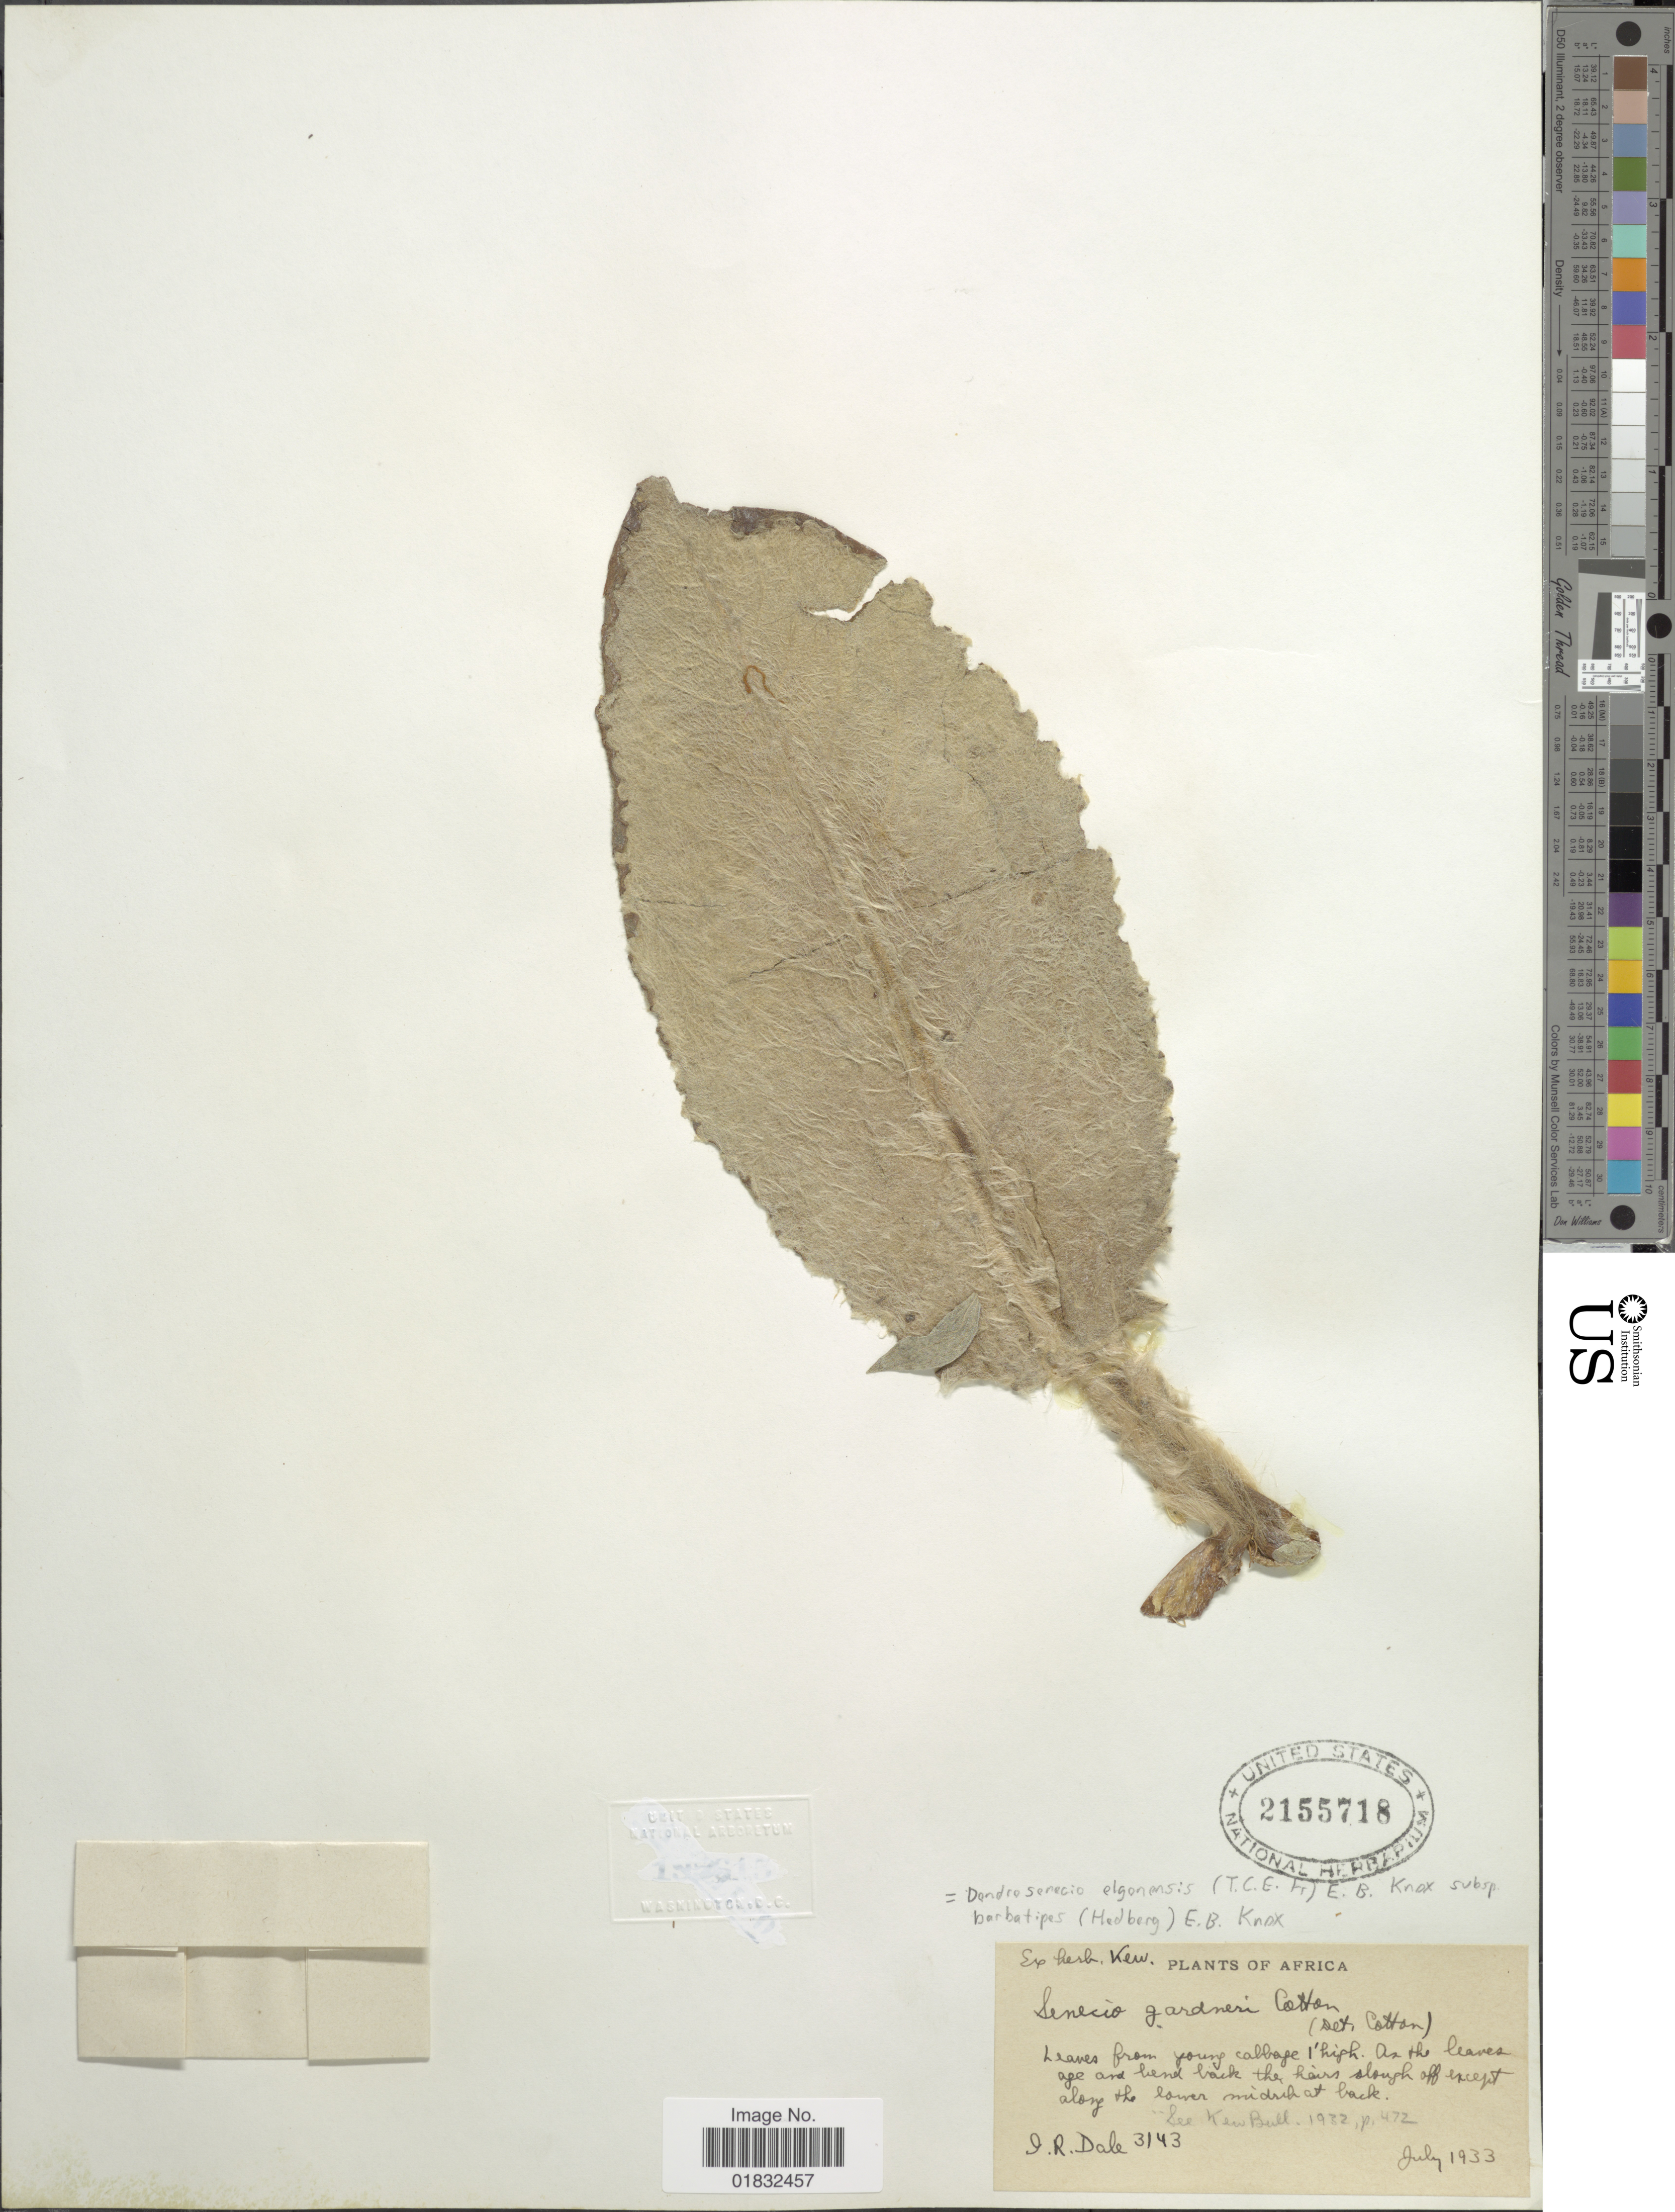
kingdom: Plantae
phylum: Tracheophyta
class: Magnoliopsida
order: Asterales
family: Asteraceae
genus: Dendrosenecio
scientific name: Dendrosenecio elgonensis subsp. barbatipes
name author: (Hedberg) E.B. Knox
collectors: I. Dale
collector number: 3143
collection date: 1933-07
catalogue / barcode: US 2155718